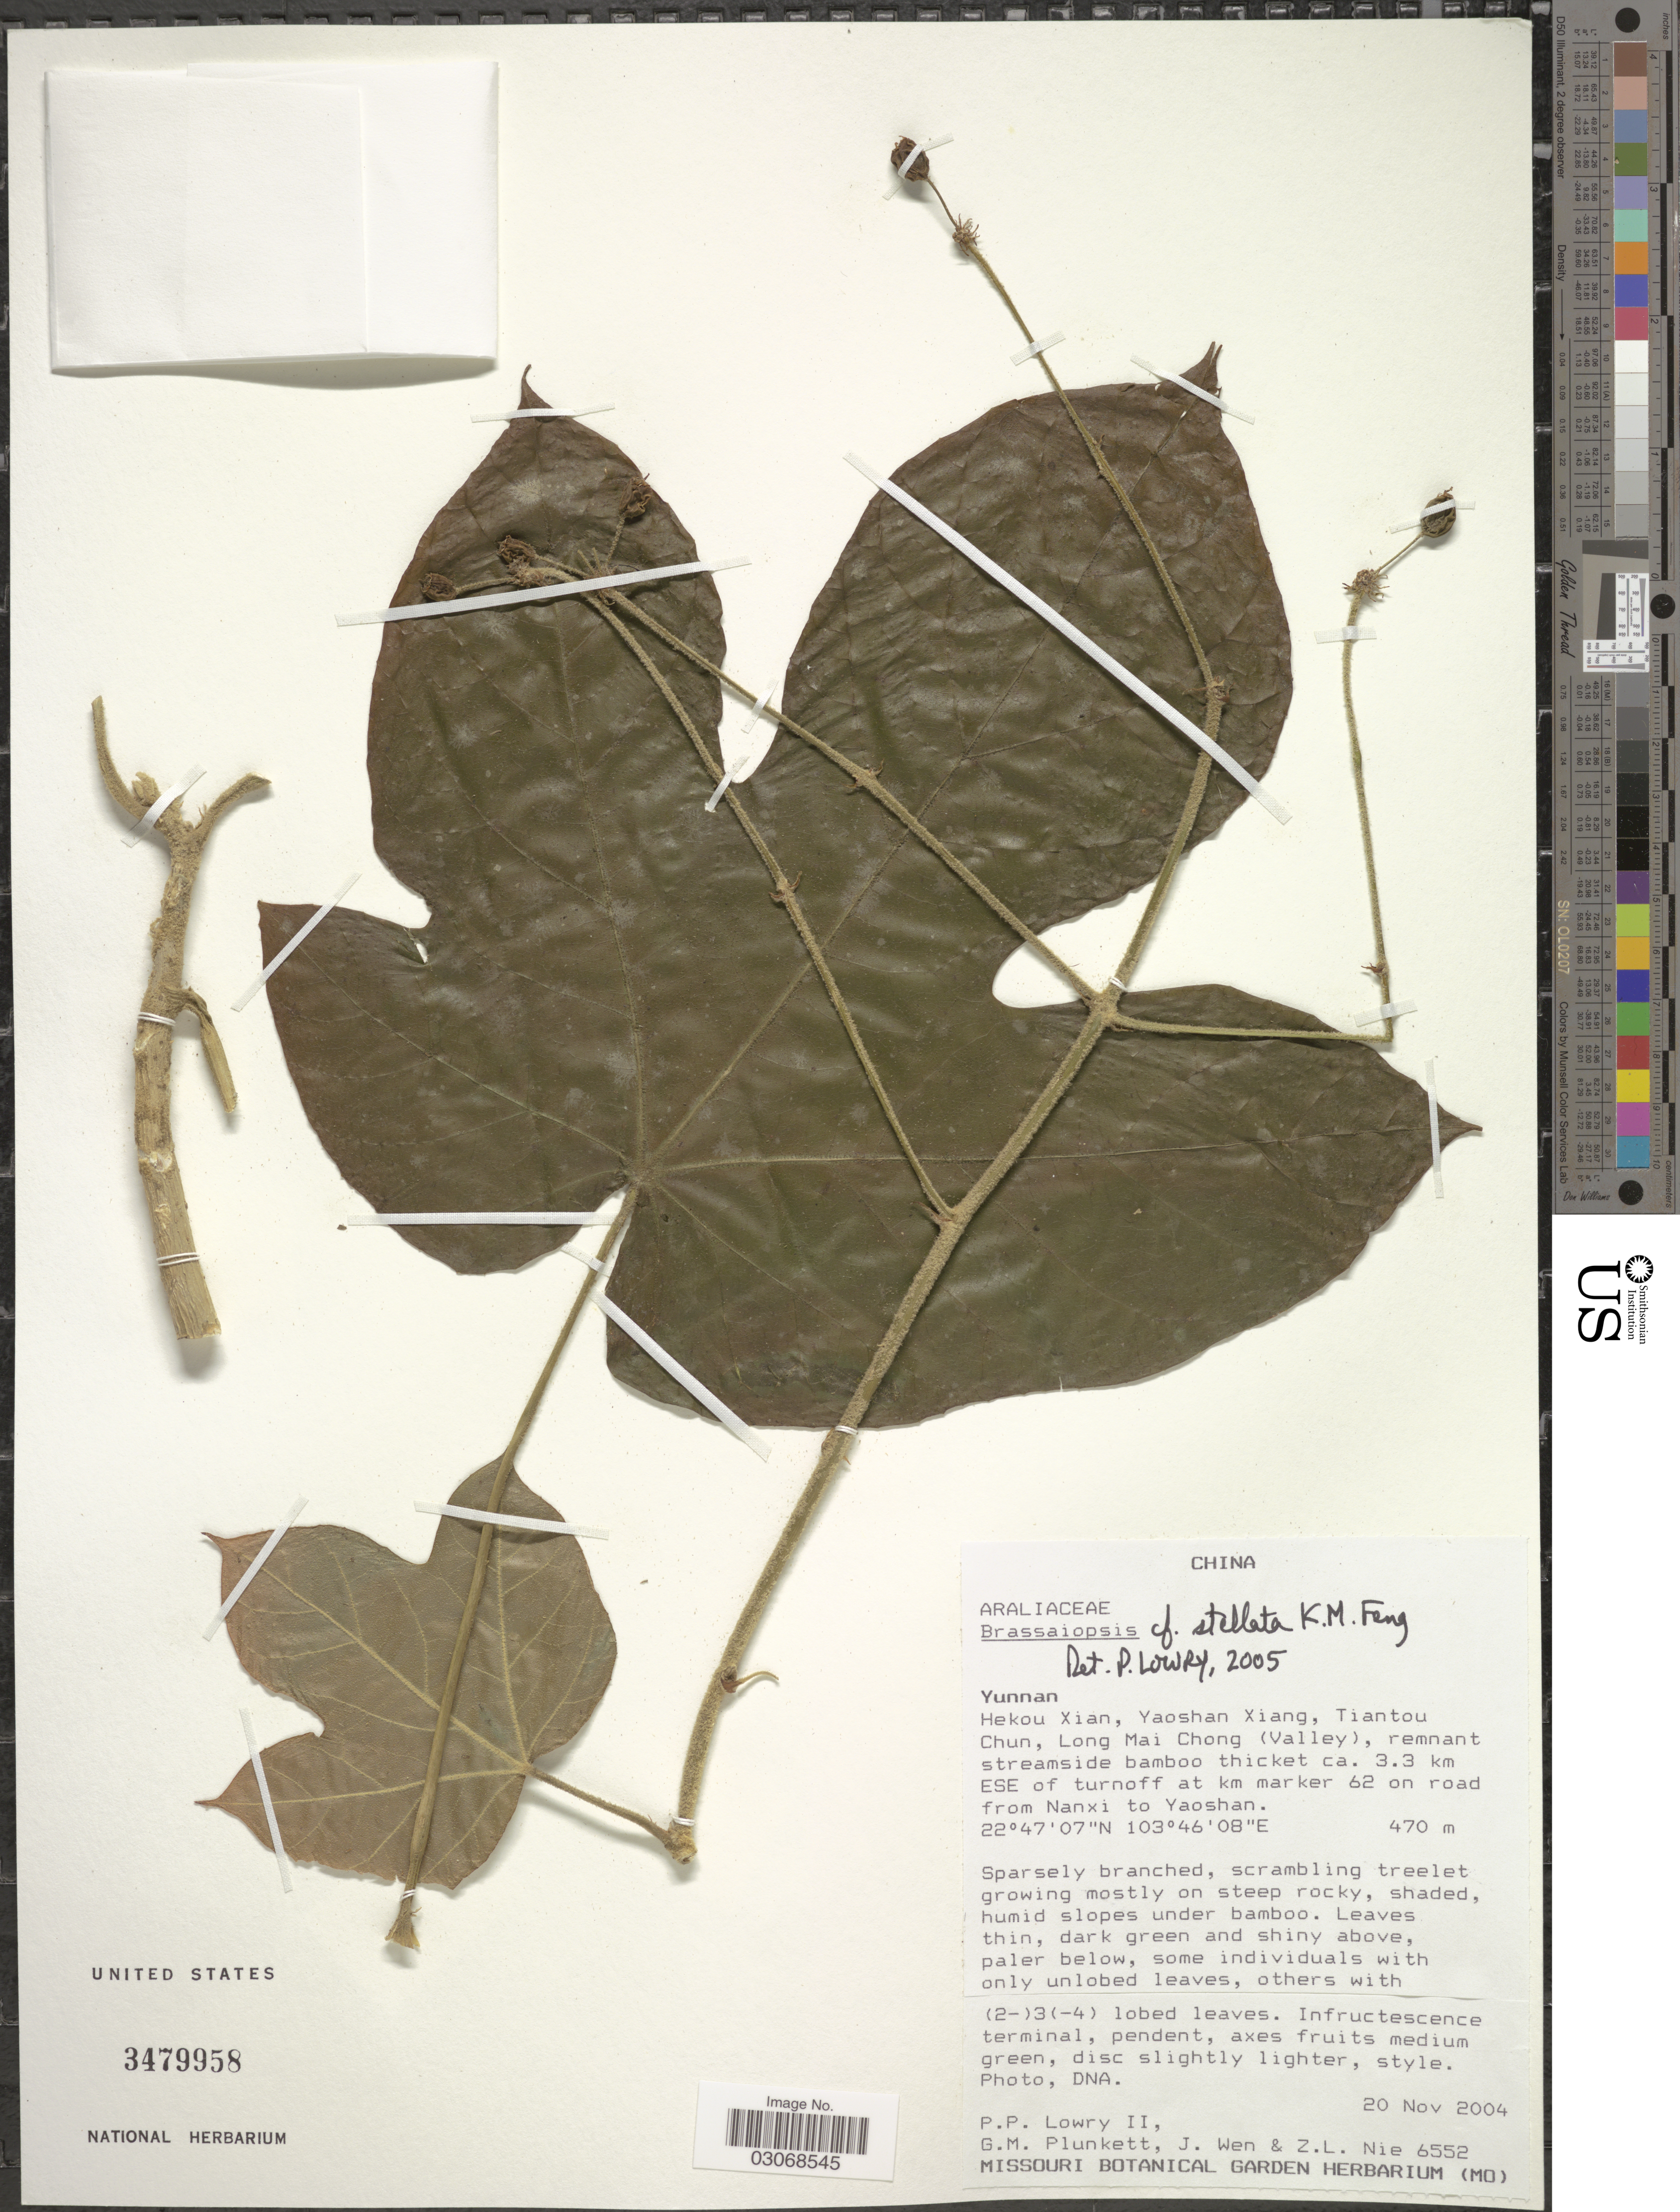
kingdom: Plantae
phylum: Tracheophyta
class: Magnoliopsida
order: Apiales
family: Araliaceae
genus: Brassaiopsis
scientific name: Brassaiopsis stellata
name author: K.M. Feng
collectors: P. P. Lowry, G. M. Plunkett, J. Wen & Z. Nie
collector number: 6552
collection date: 2004-11-20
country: China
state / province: Yunnan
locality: Hekou Xian, Yaoshan Xiang, Tiantou Chun, Long Mai Chong (Valley), remnant streamside bamboo thicket ca. 3.3 km ESE of turnoff at km marker 62 on road from Nanxi to Yaoshan.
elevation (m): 470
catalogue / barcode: US 3479958